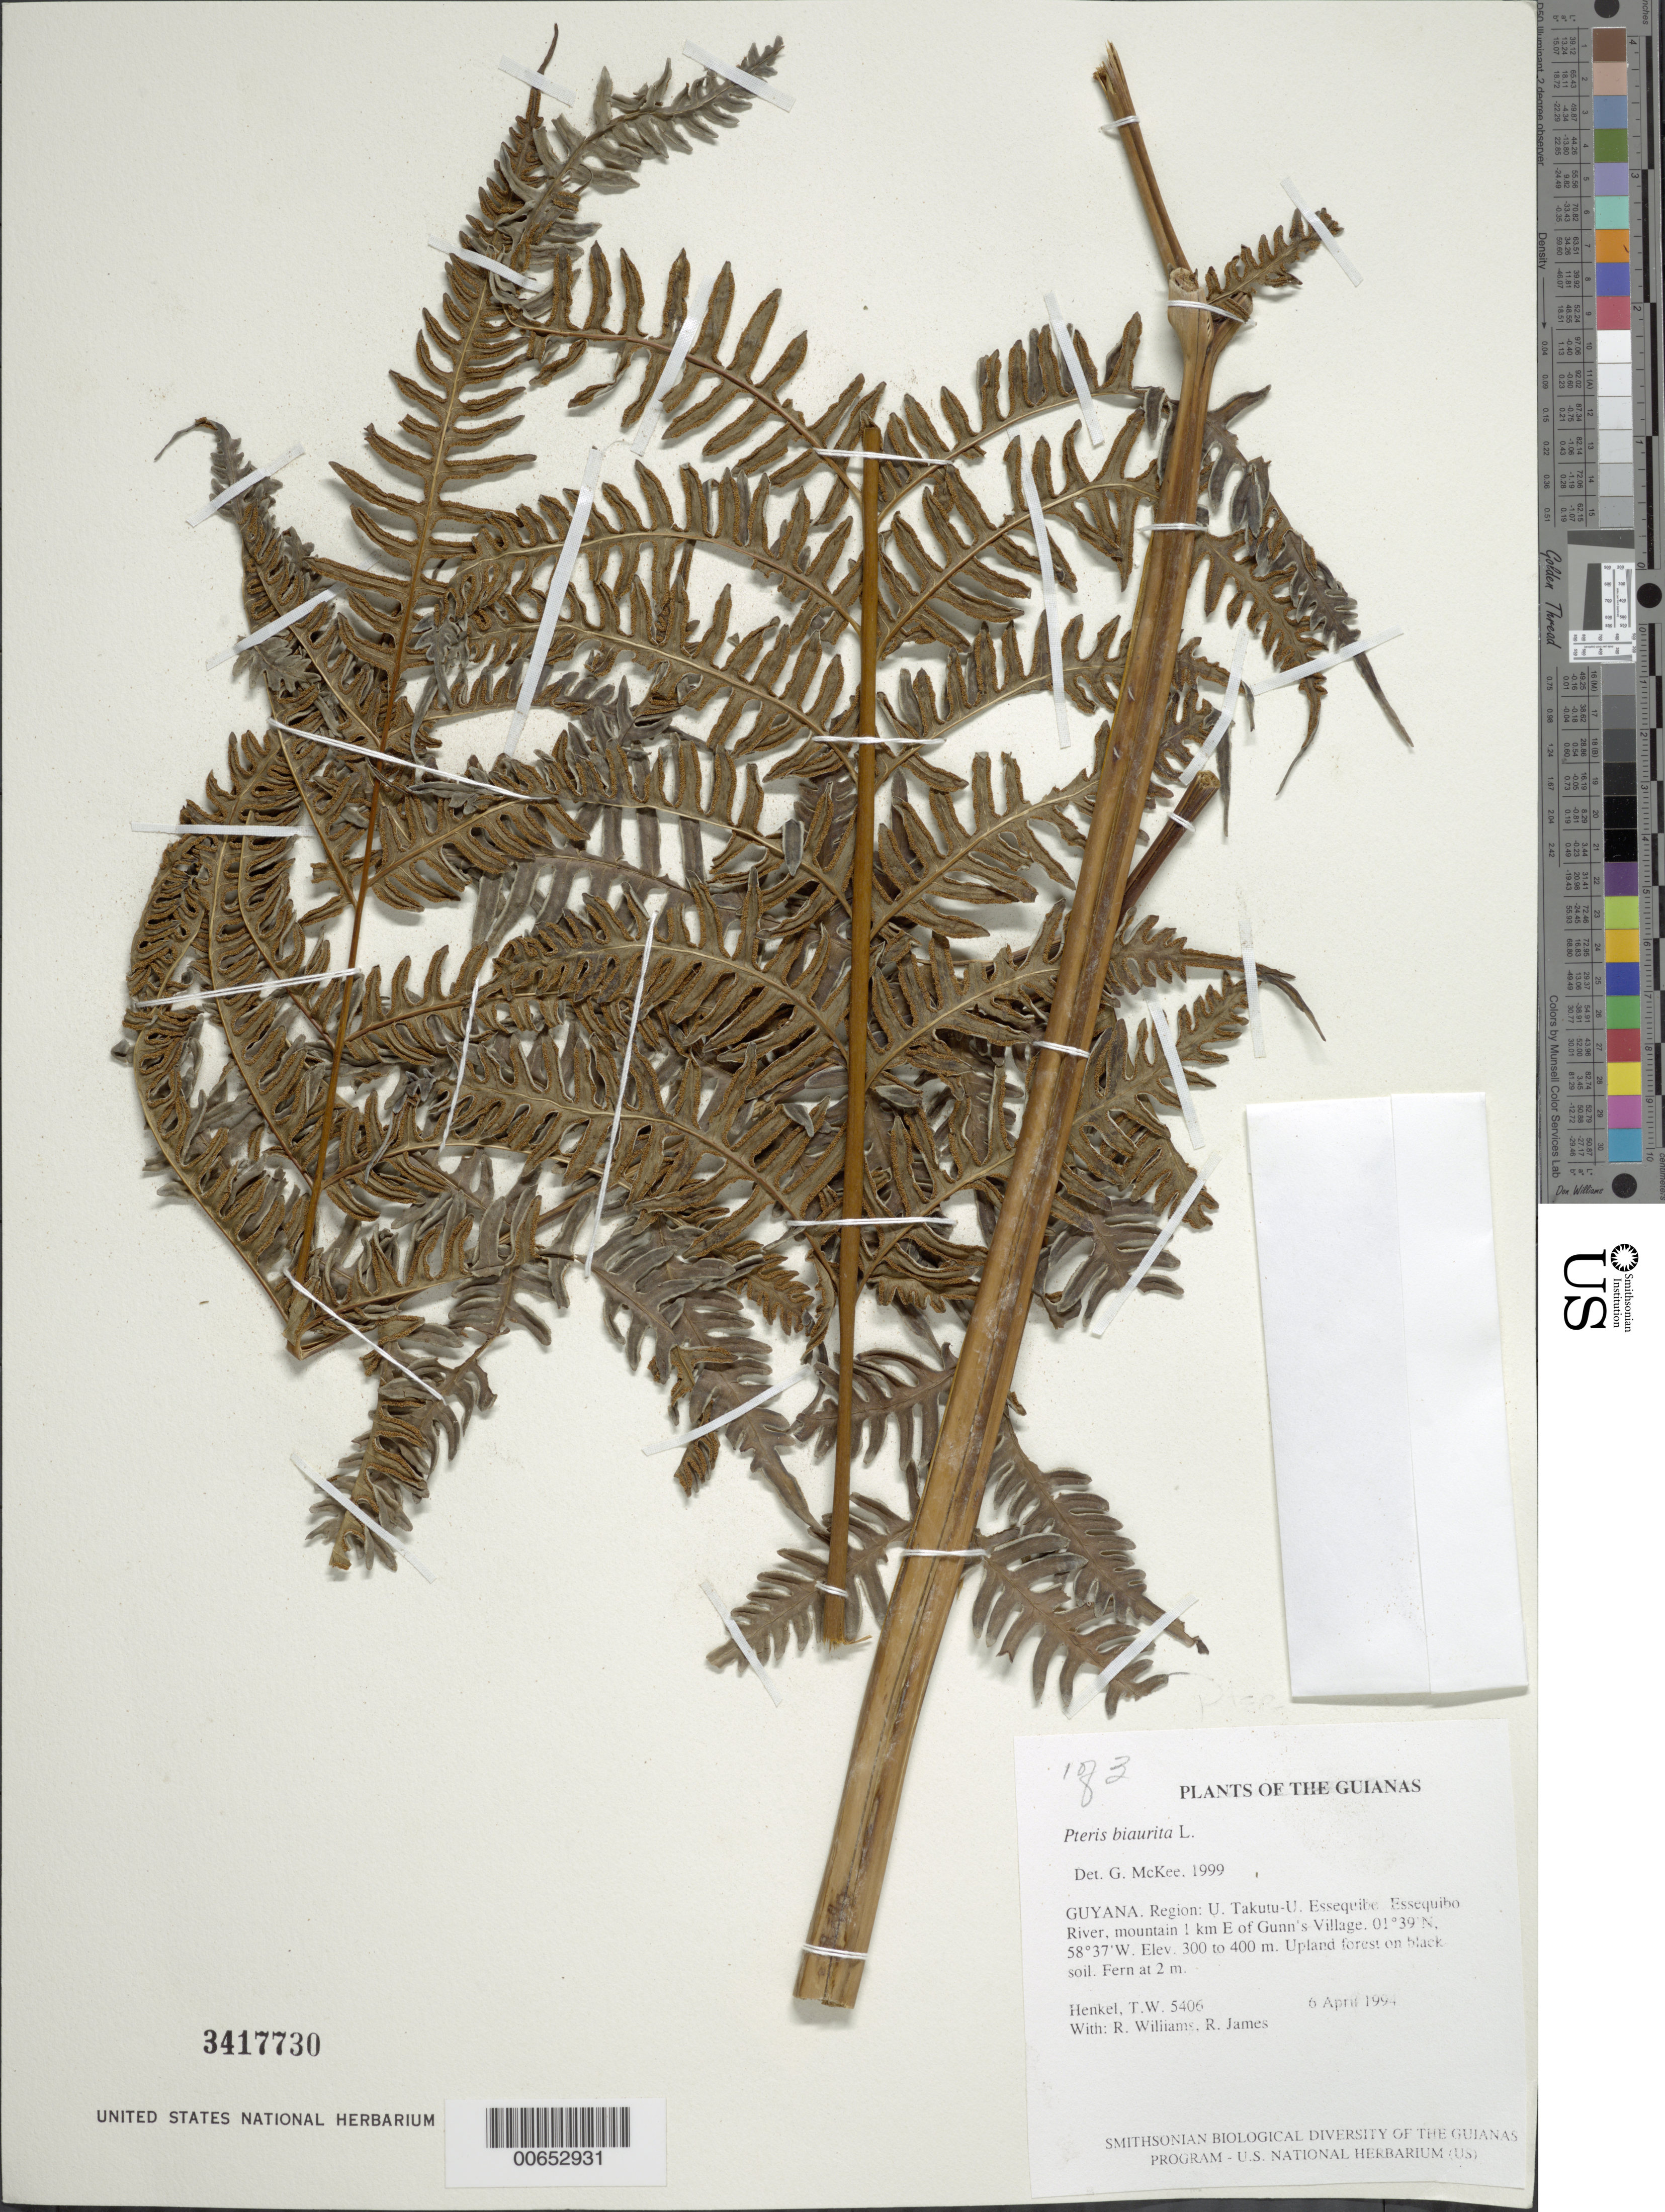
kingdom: Plantae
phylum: Tracheophyta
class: Polypodiopsida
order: Polypodiales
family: Pteridaceae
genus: Pteris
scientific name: Pteris biaurita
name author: L.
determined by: McKee, G. S., (US), NMNH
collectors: T. Henkel, R. Williams & R. James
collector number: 5406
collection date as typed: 6 April 1994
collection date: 1994-04-06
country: Guyana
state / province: U. Takutu-U. Essequibo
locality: Essequibo River, mountain 1 km E of Gunn's Village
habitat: Upland forest on black soil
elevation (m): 300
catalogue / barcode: US 3417730